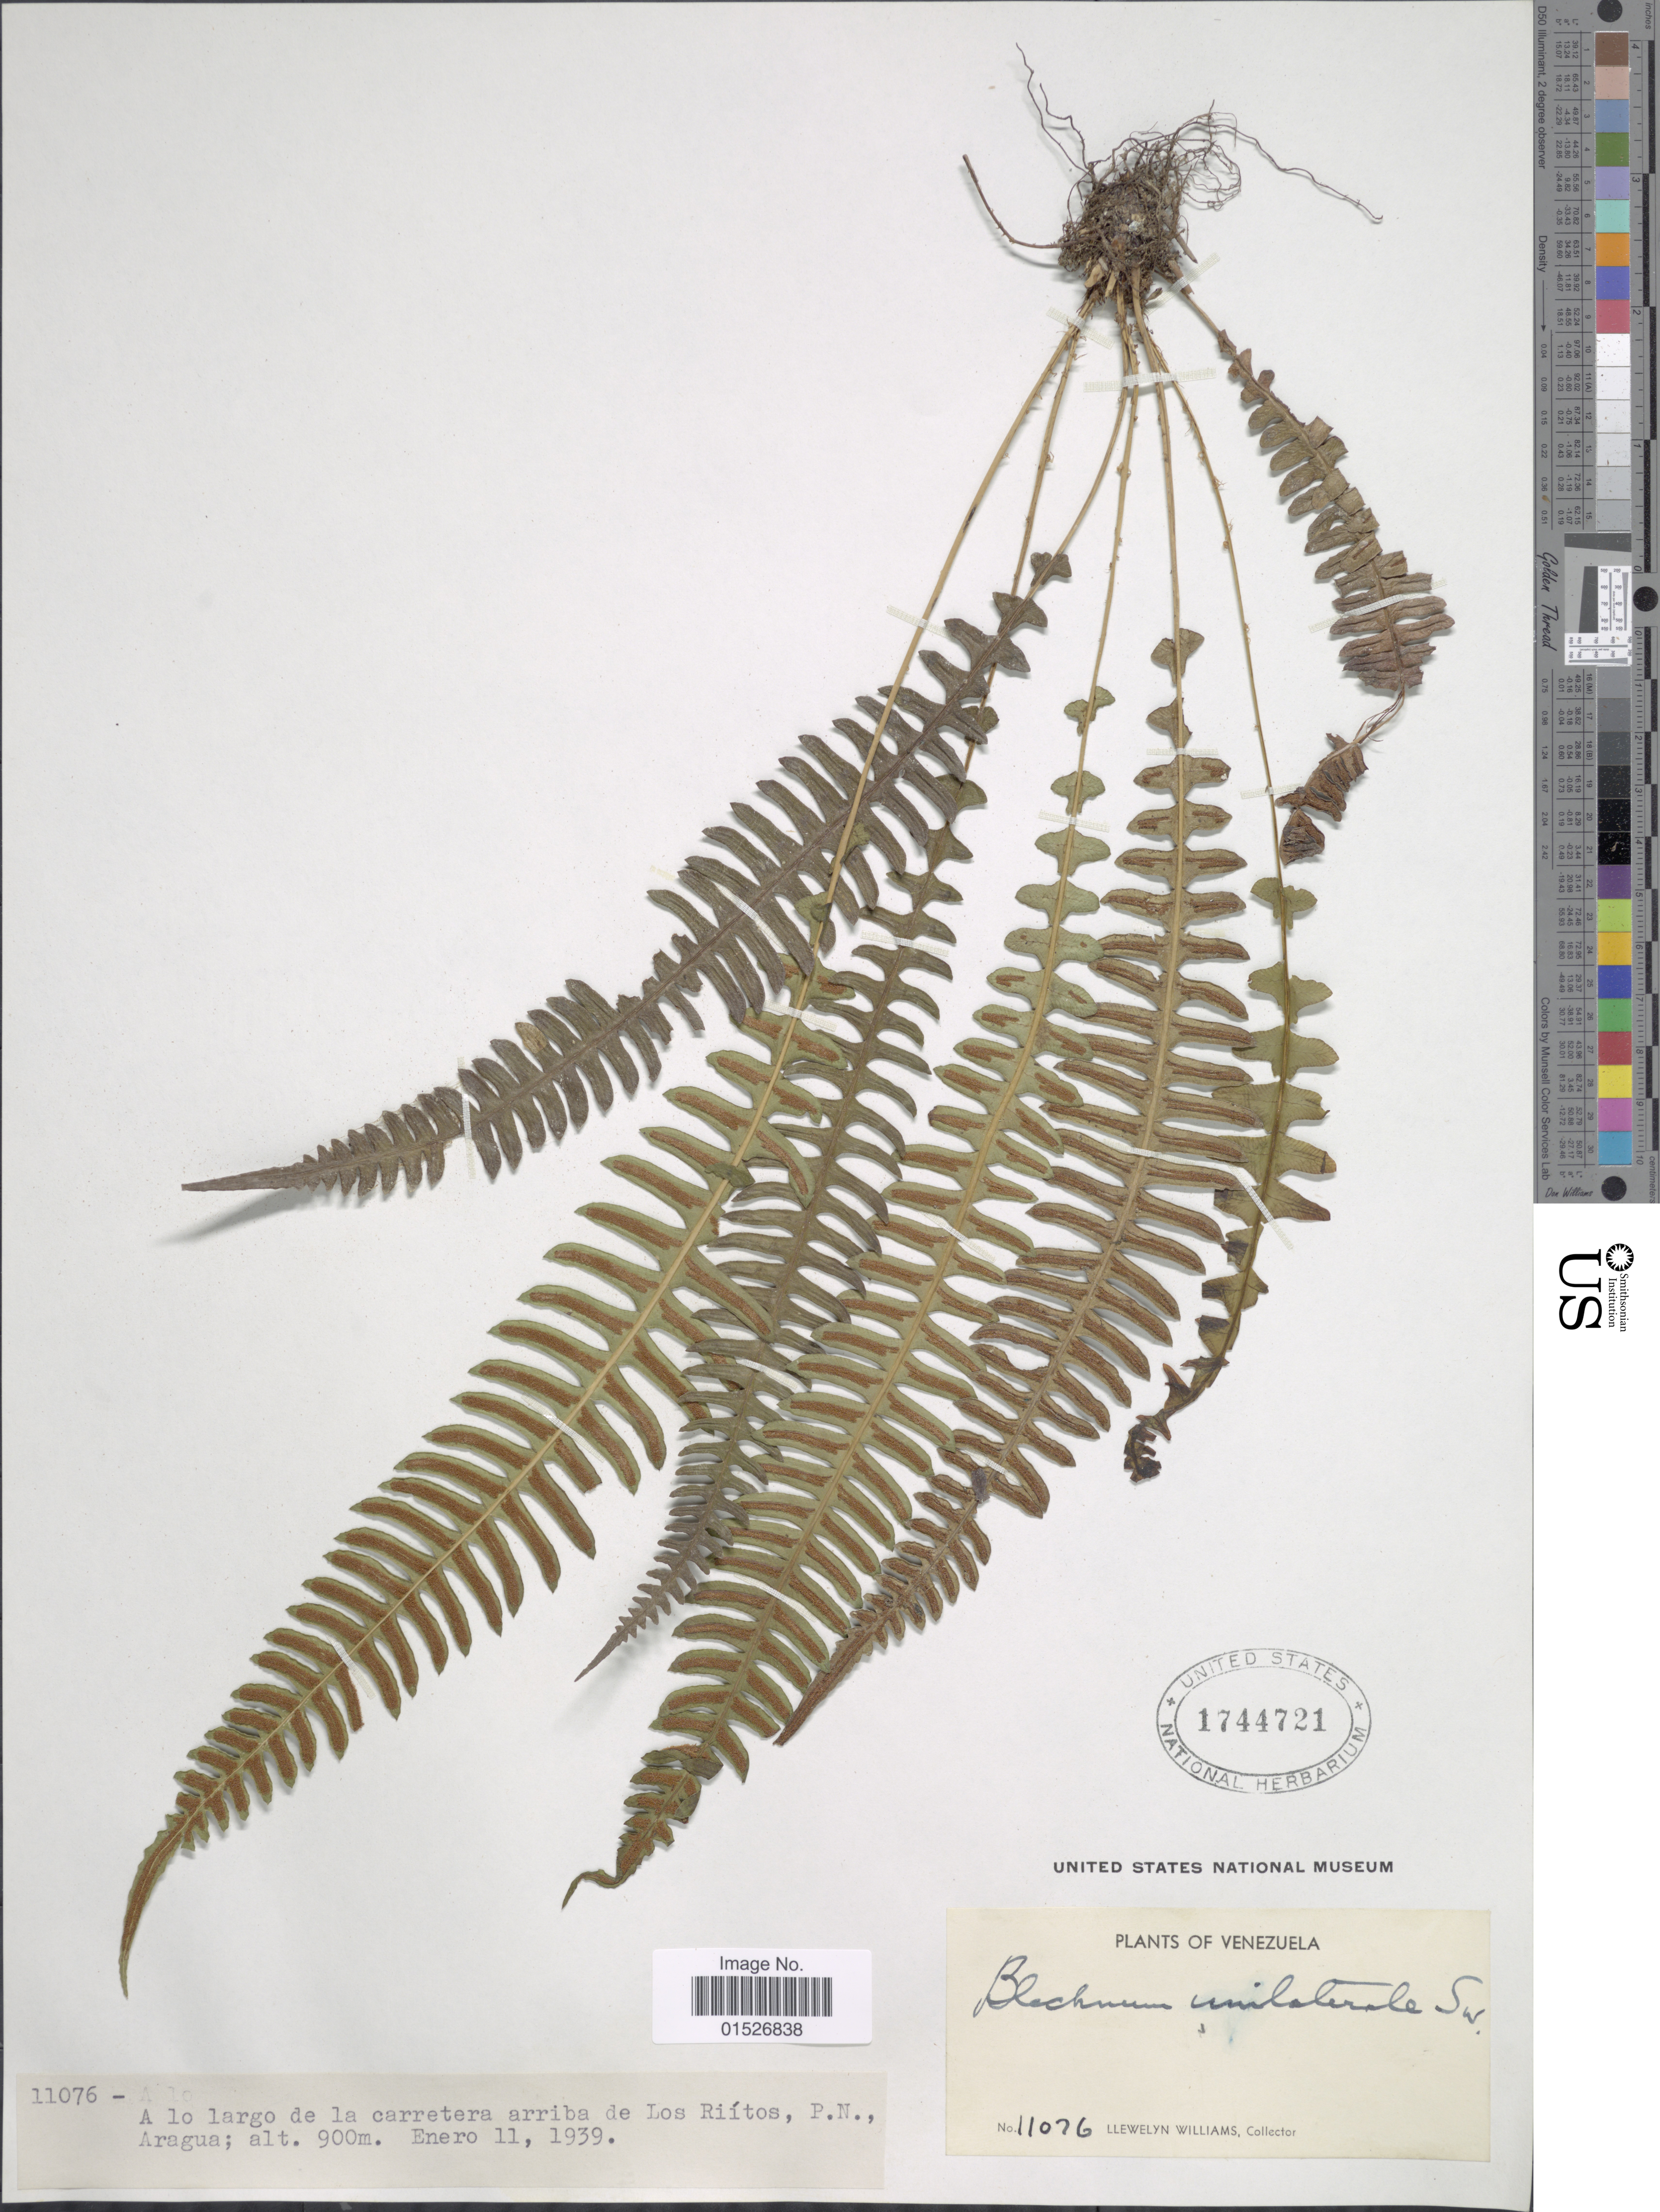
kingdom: Plantae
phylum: Tracheophyta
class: Polypodiopsida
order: Polypodiales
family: Blechnaceae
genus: Blechnum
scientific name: Blechnum polypodioides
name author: Raddi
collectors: Ll. Williams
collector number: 11026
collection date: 1939-01-11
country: Venezuela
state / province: Aragua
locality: A lo largo de la carretera arriba de Los Riitos, P. N. , Aragua.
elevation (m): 900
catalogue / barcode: US 1744721